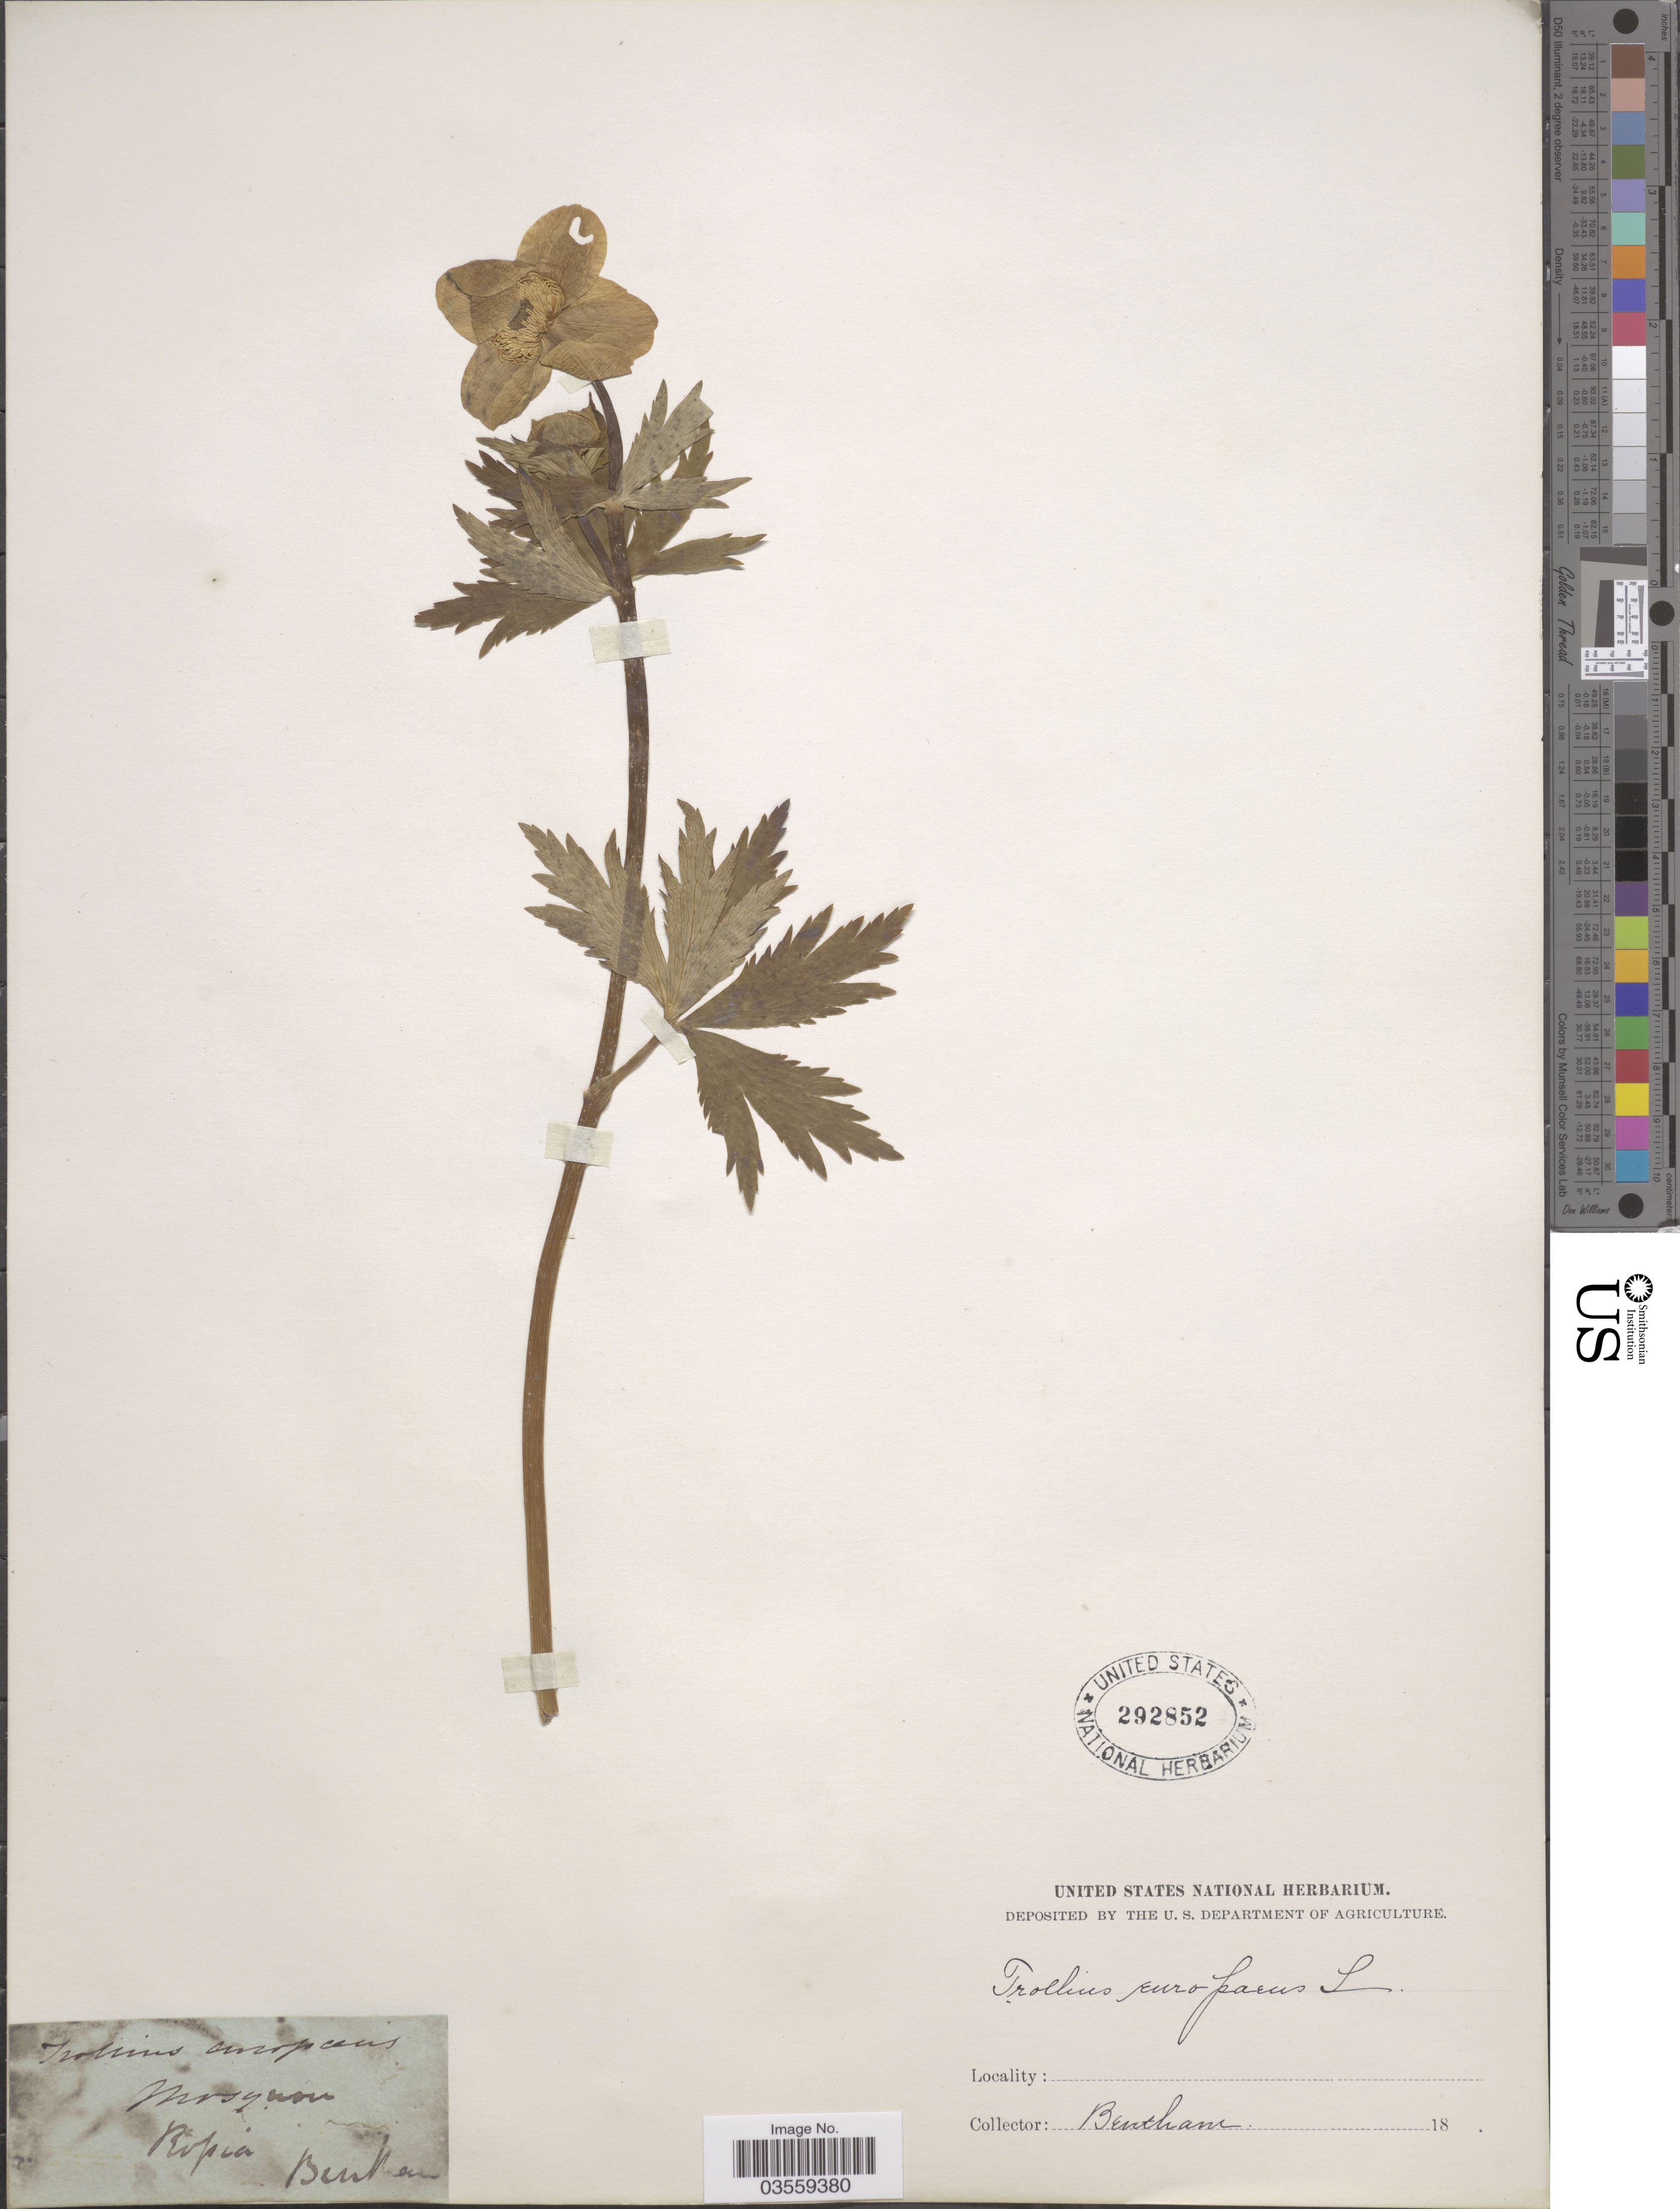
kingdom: Plantae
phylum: Tracheophyta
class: Magnoliopsida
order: Ranunculales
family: Ranunculaceae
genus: Trollius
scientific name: Trollius europaeus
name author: L.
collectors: -. Bentham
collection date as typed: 18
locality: Morsynon Rossia. [interpreted]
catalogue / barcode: US 292852